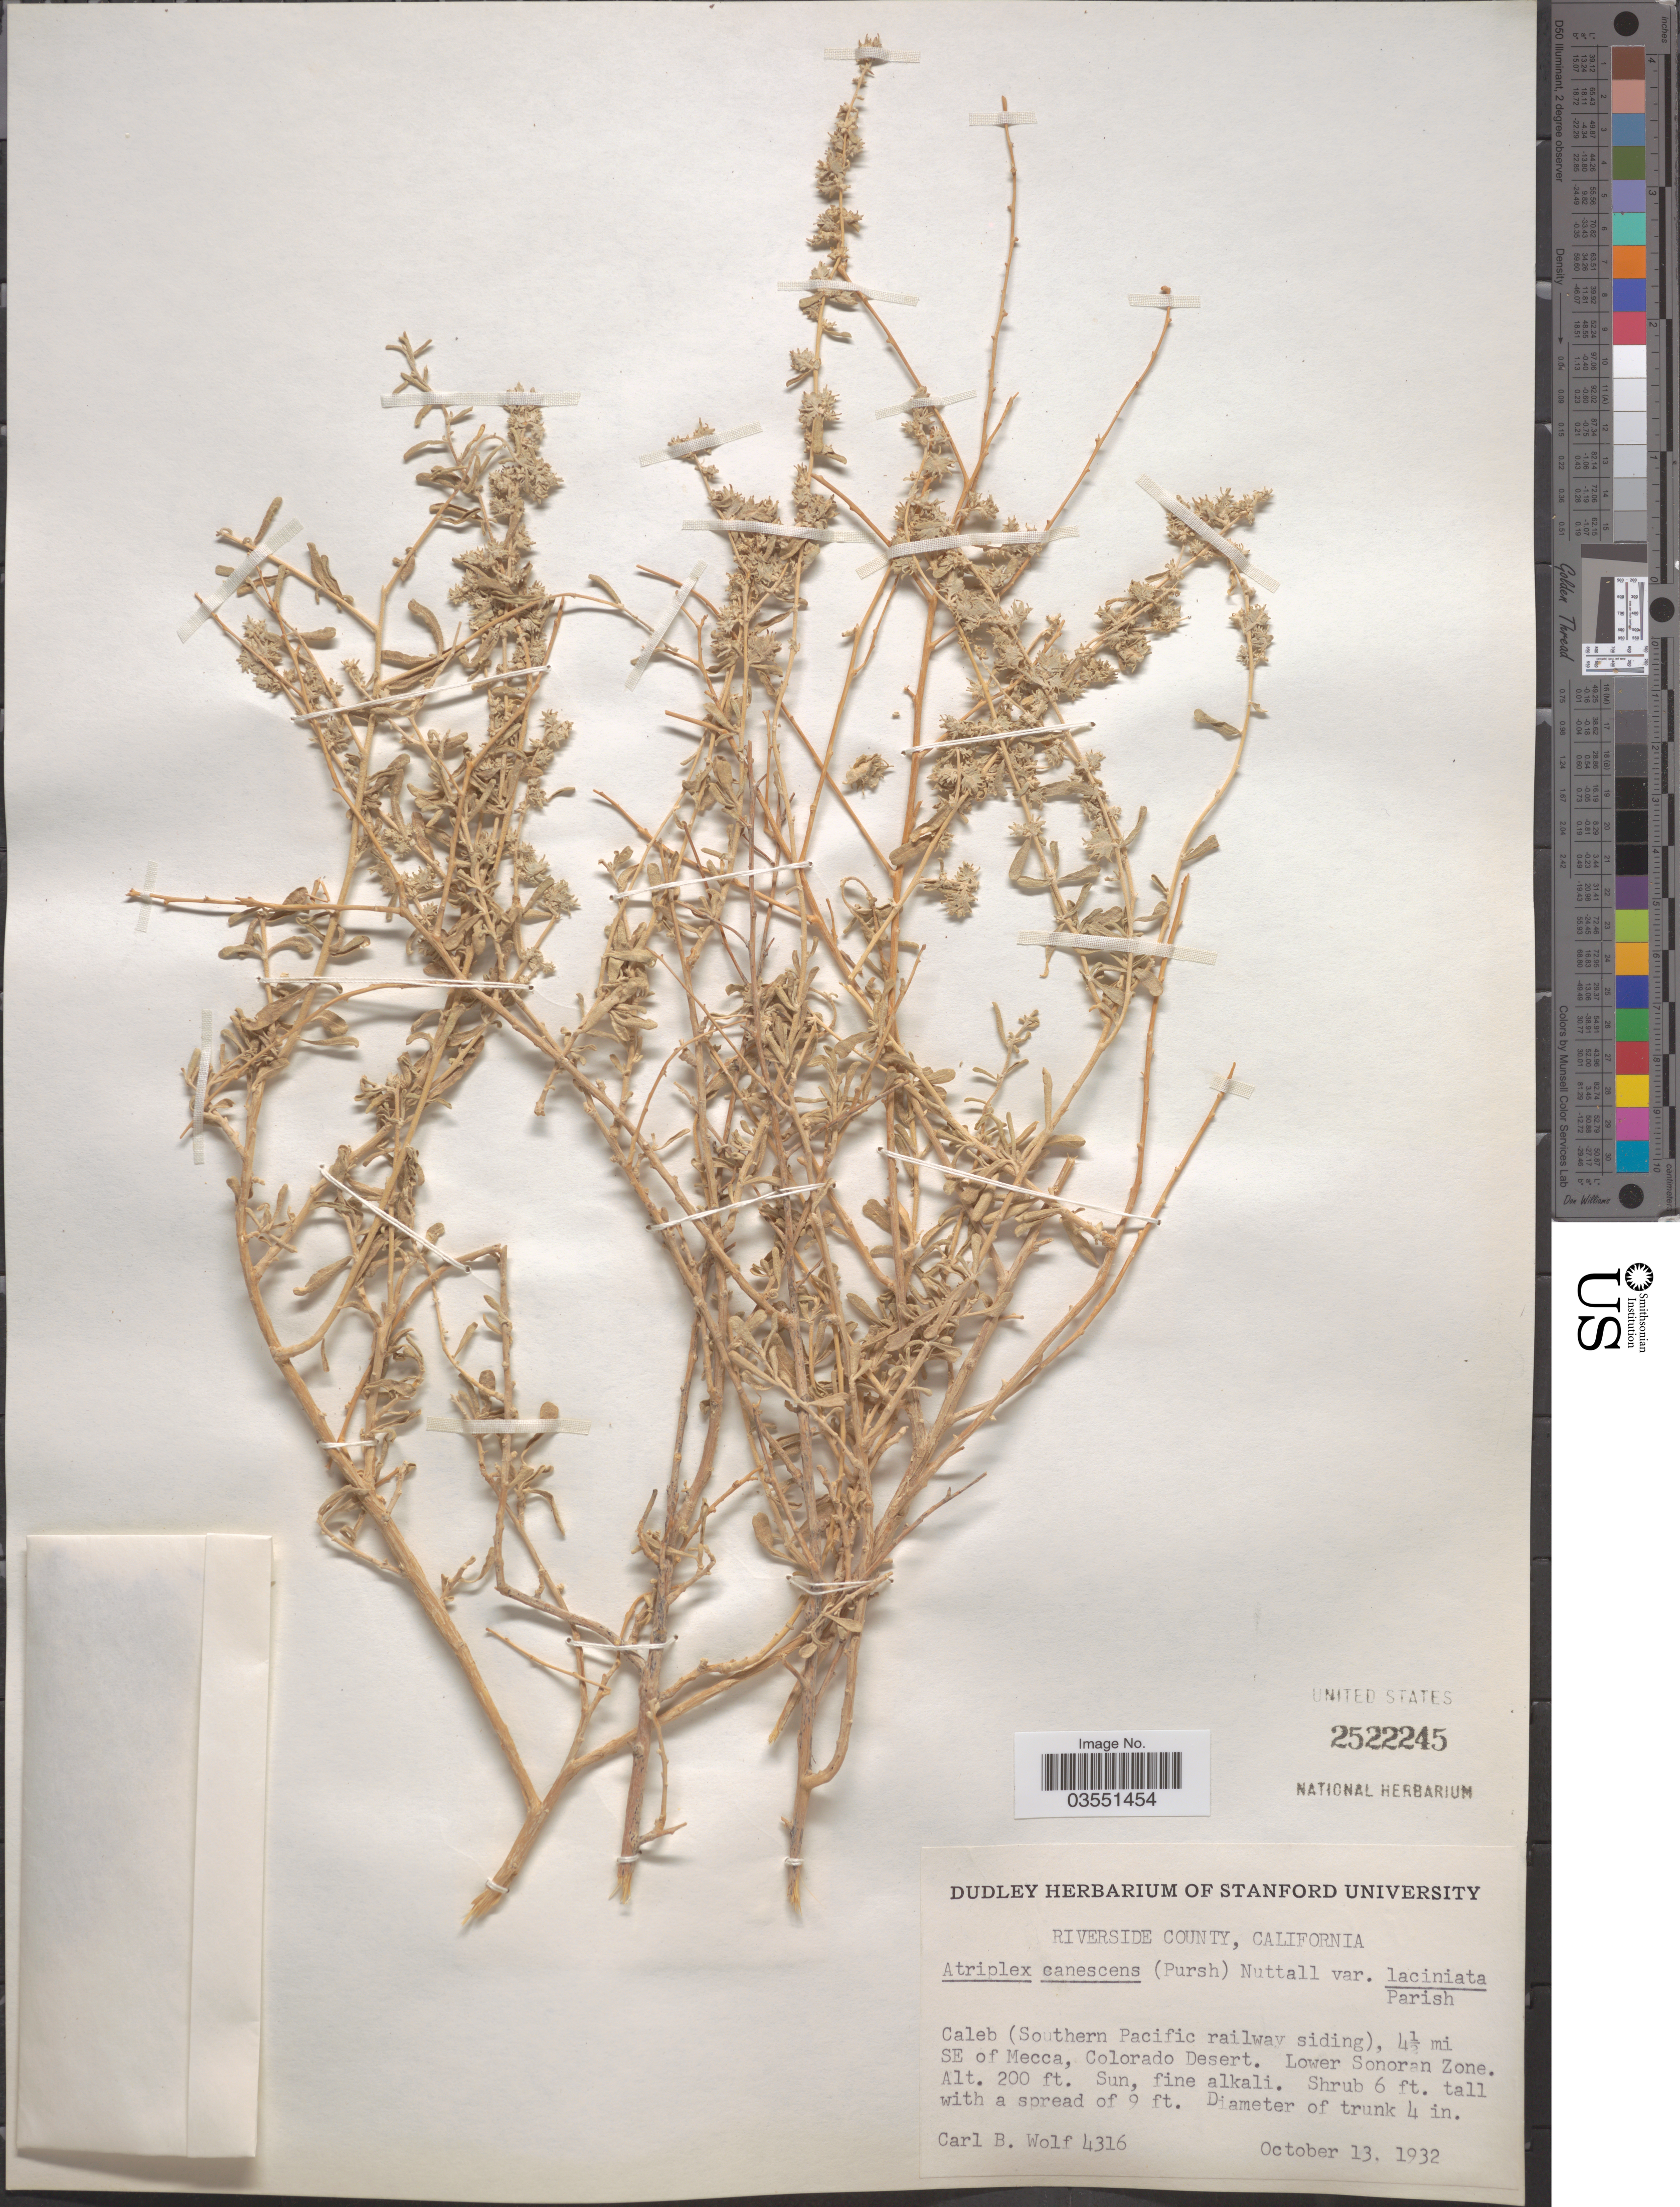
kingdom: Plantae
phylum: Tracheophyta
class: Magnoliopsida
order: Caryophyllales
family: Amaranthaceae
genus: Atriplex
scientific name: Atriplex canescens var. laciniata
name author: Parish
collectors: C. B. Wolf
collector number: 4316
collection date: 1932-10-13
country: United States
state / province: California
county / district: Riverside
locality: Riverside County. Caleb (Southern Pacific railway siding), 4½ mi SE of Mecca, Colorado Desert. Lower Sonoran Zone.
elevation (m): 61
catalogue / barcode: US 2522245